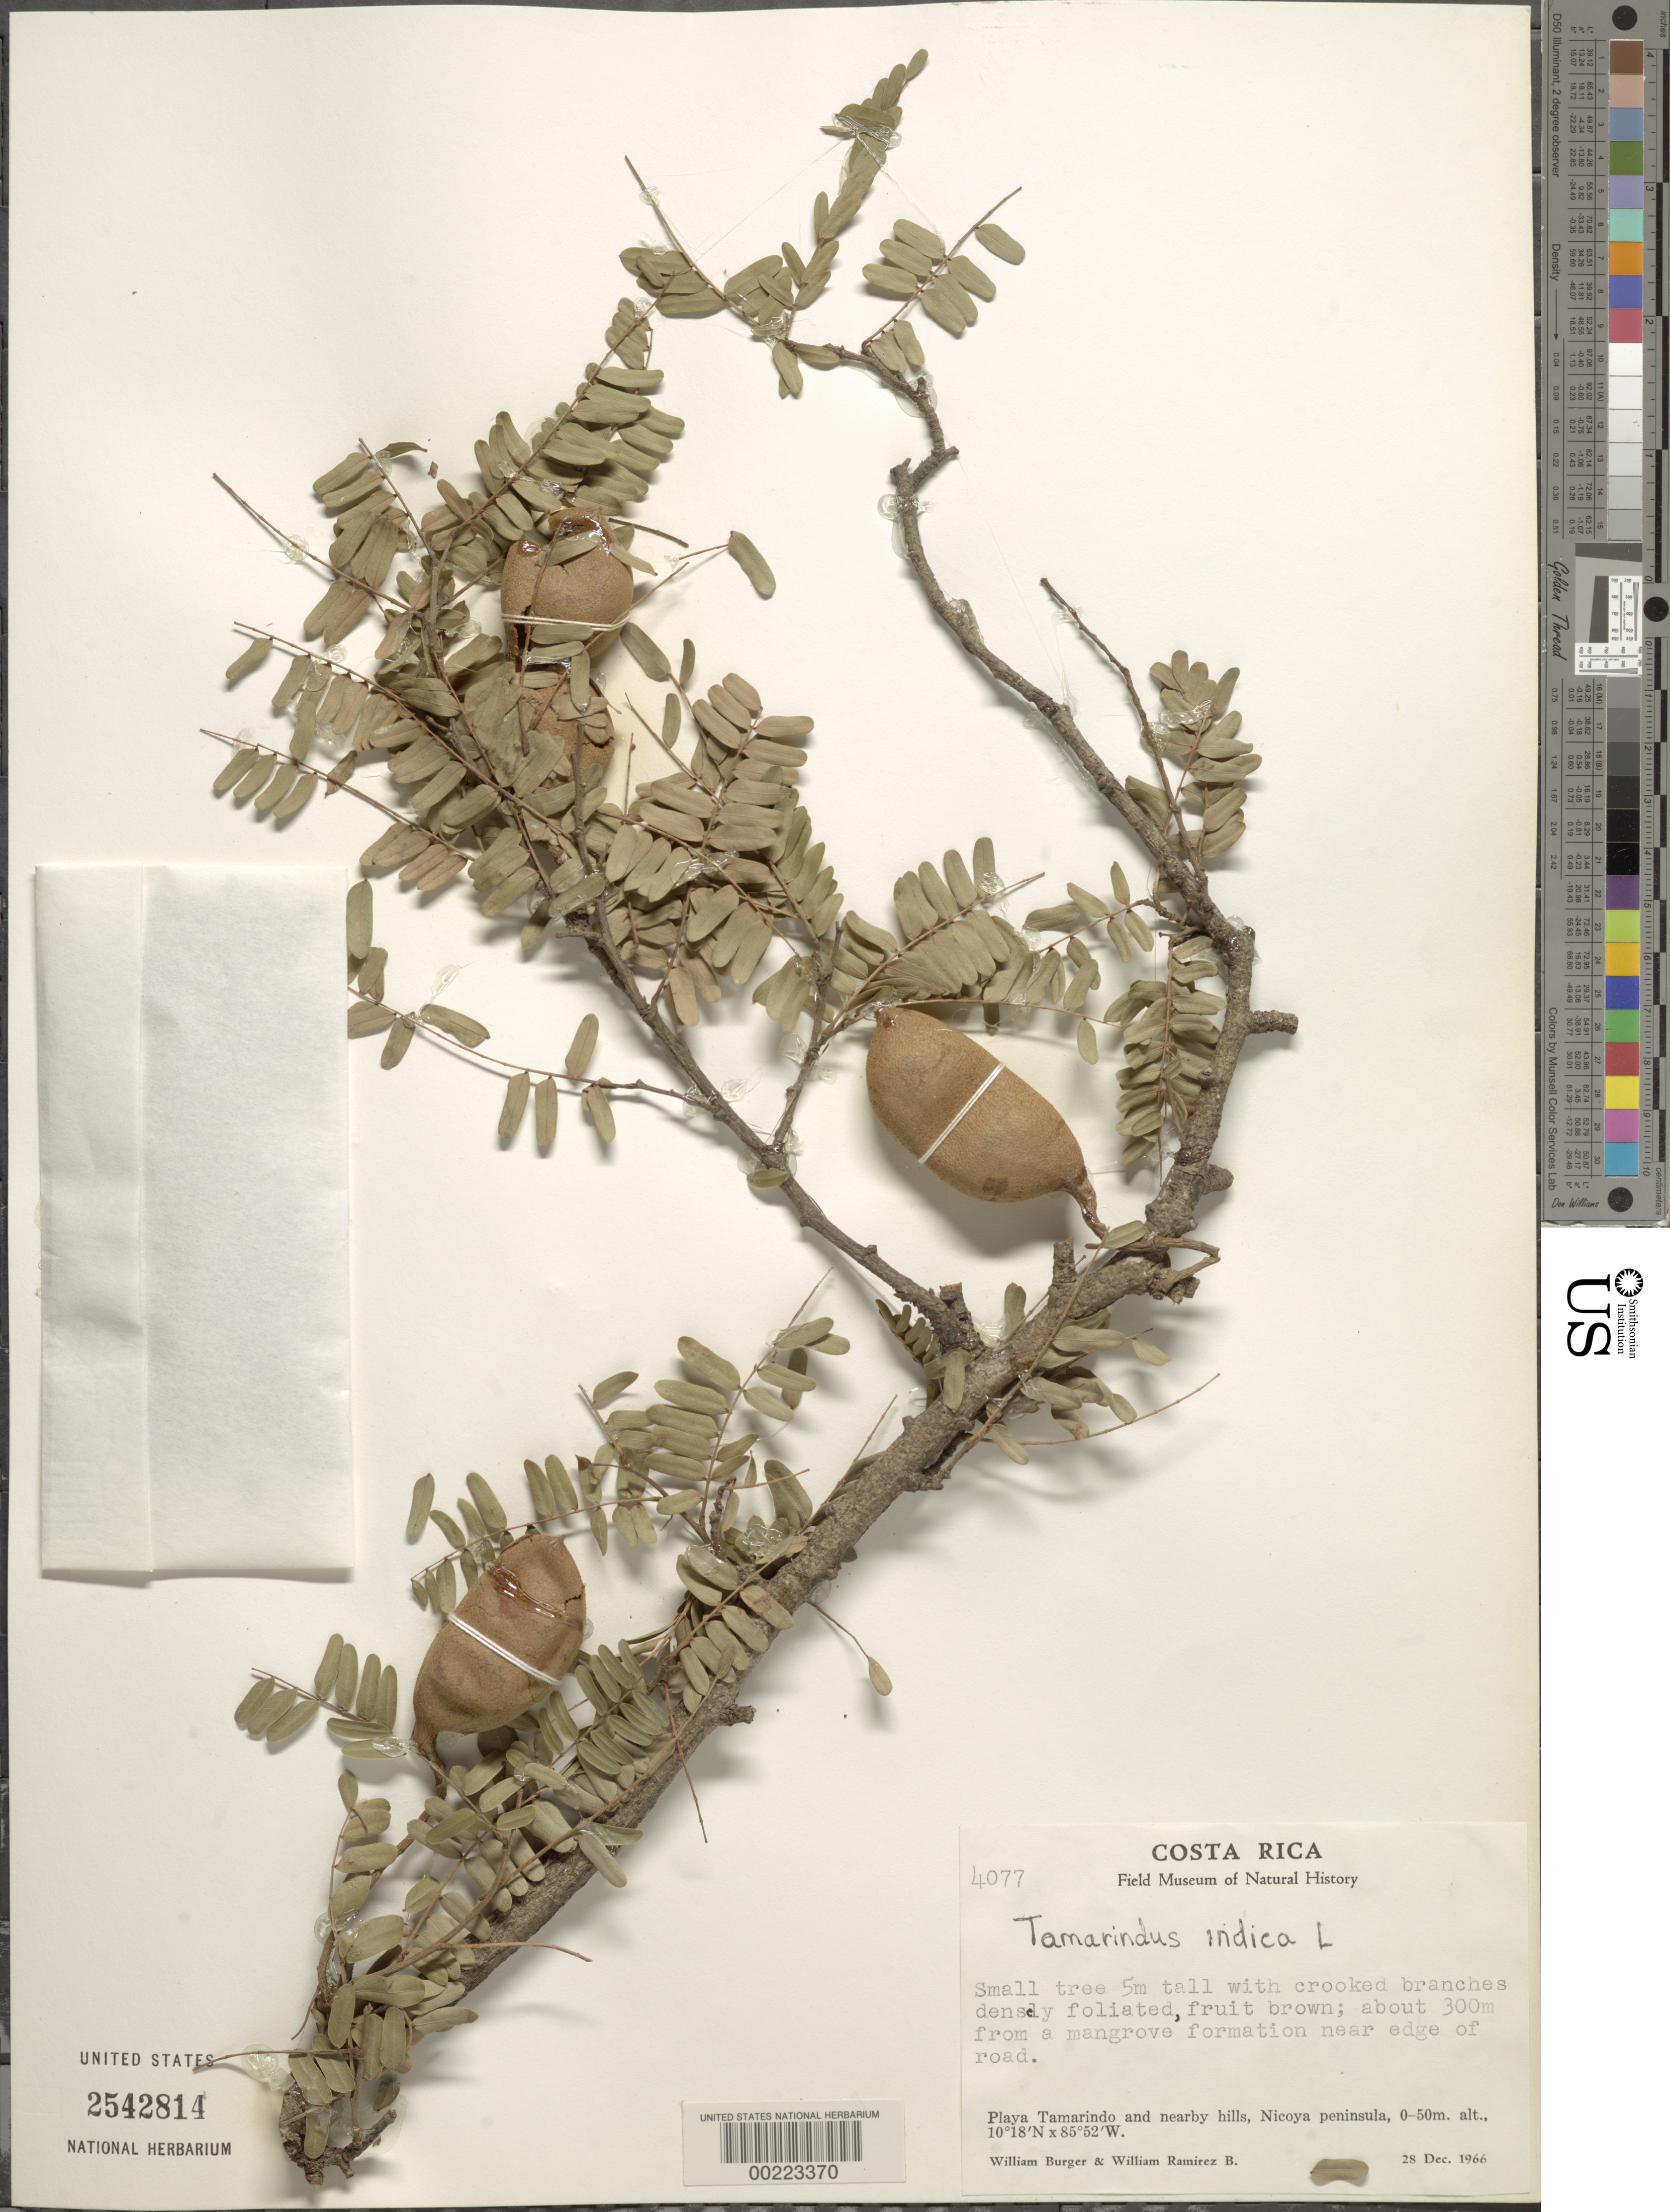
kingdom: Plantae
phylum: Tracheophyta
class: Magnoliopsida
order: Fabales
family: Fabaceae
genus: Tamarindus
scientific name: Tamarindus indica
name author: L.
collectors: W. Burger & W. Ramirez B.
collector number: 4077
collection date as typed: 28 Dec 1966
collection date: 1966-12-28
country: Costa Rica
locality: Playa Tamarindo and nearby hills, Nicoya Peninsula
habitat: About 300m from a mangrove formation near edge of road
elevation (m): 0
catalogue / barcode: US 2542814